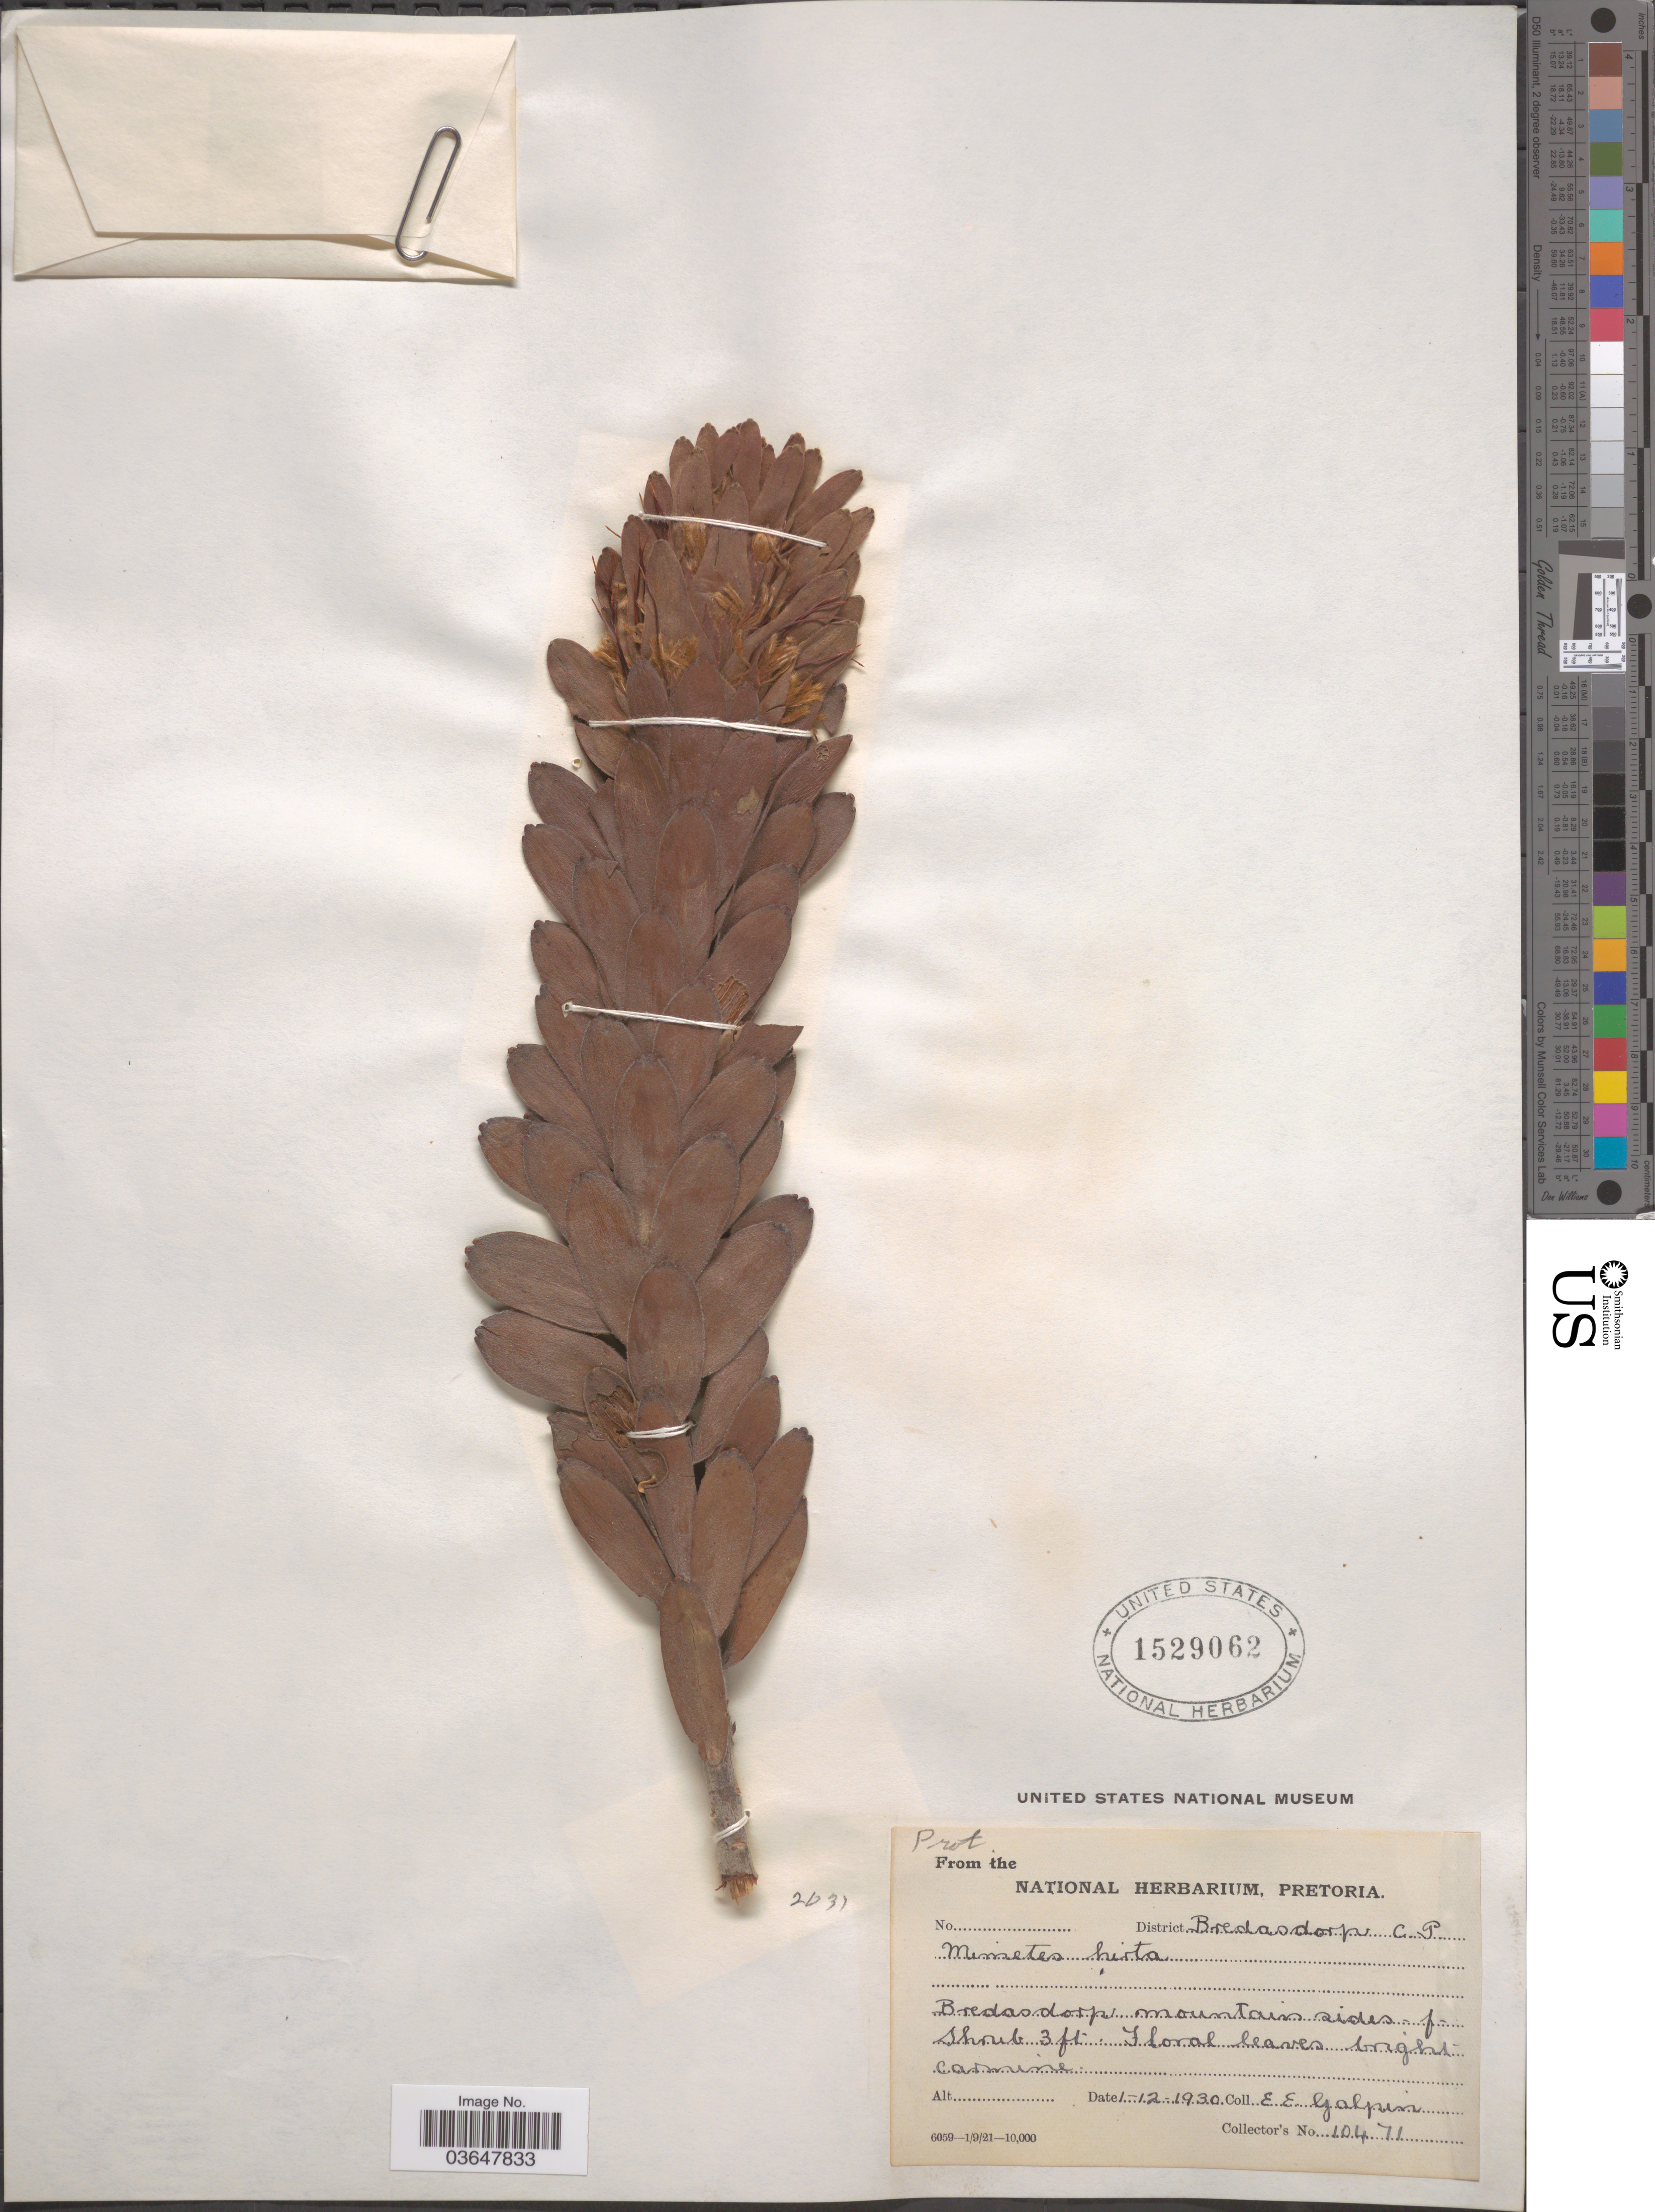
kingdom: Plantae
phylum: Tracheophyta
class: Magnoliopsida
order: Proteales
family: Proteaceae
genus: Mimetes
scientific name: Mimetes hirta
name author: Knight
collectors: E. Galpin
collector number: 10471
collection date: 1930-12-01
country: South Africa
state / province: Western Cape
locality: District Bredasdorp. Bredasdorp mountains sides.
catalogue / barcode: US 1529062